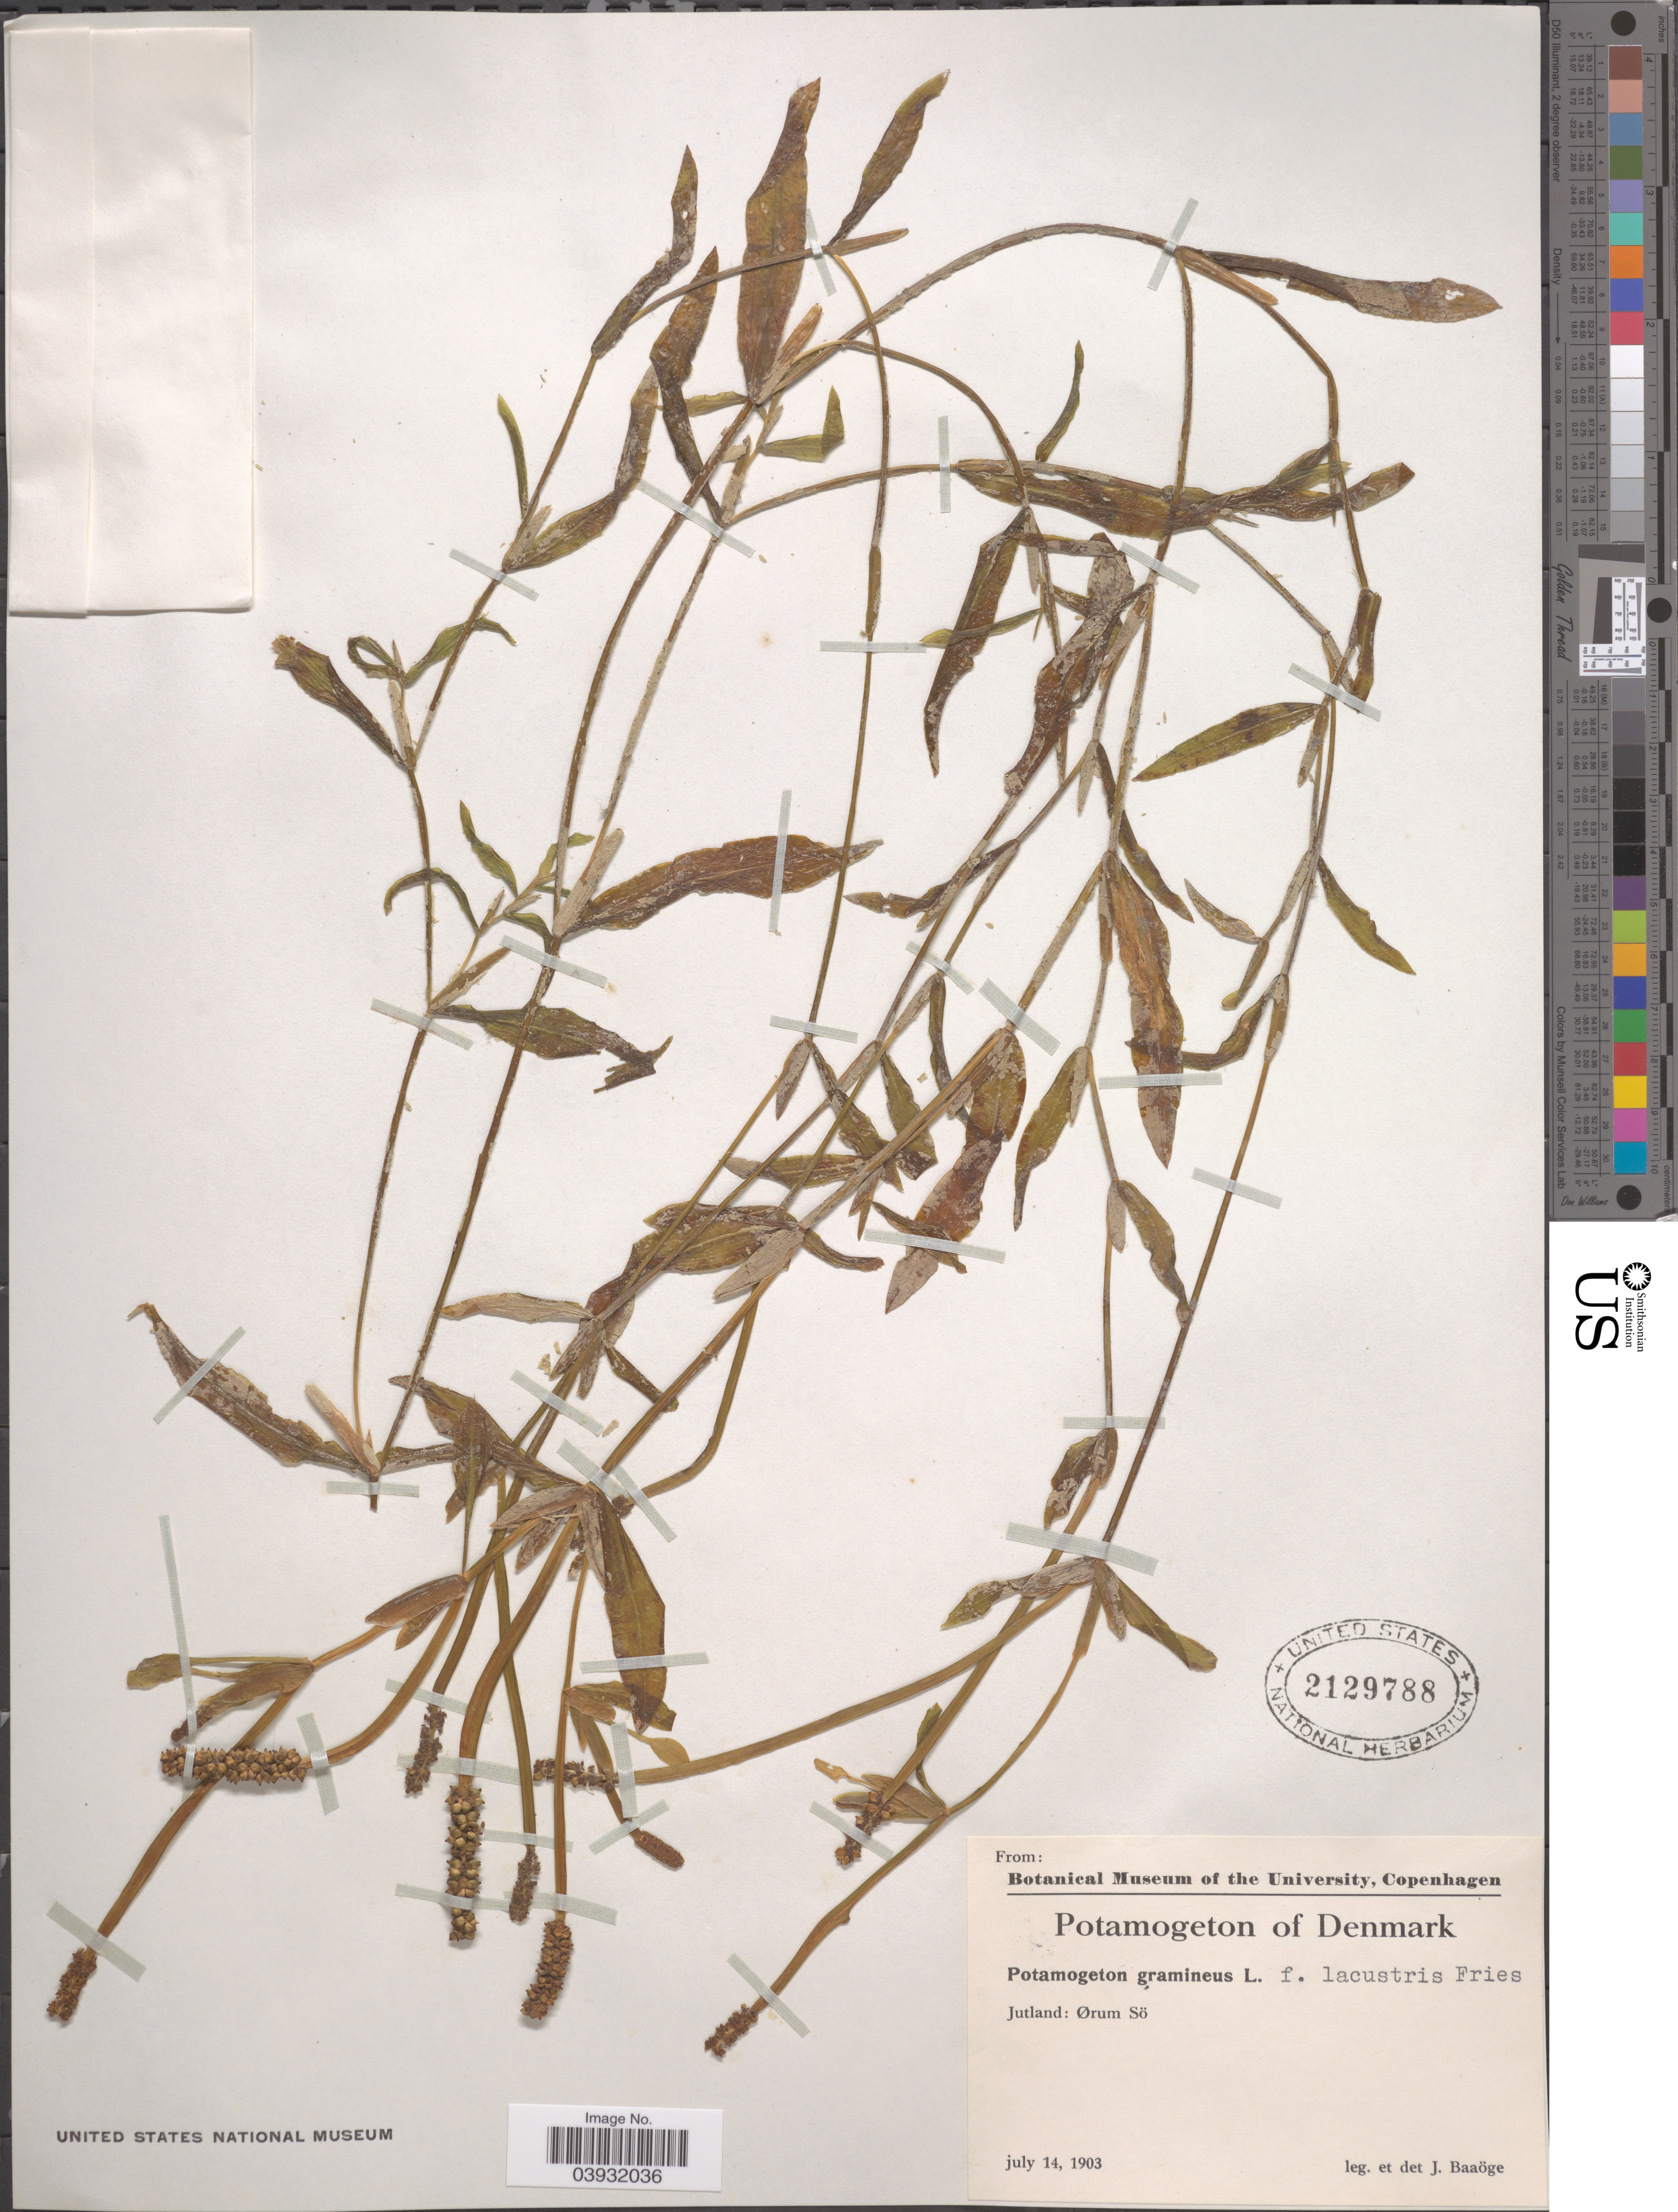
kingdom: Plantae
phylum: Tracheophyta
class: Liliopsida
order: Alismatales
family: Potamogetonaceae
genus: Potamogeton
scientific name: Potamogeton gramineus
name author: L.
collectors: J. Baagoe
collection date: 1903-07-14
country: Denmark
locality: Jutland: Ørum Sö.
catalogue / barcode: US 2129788